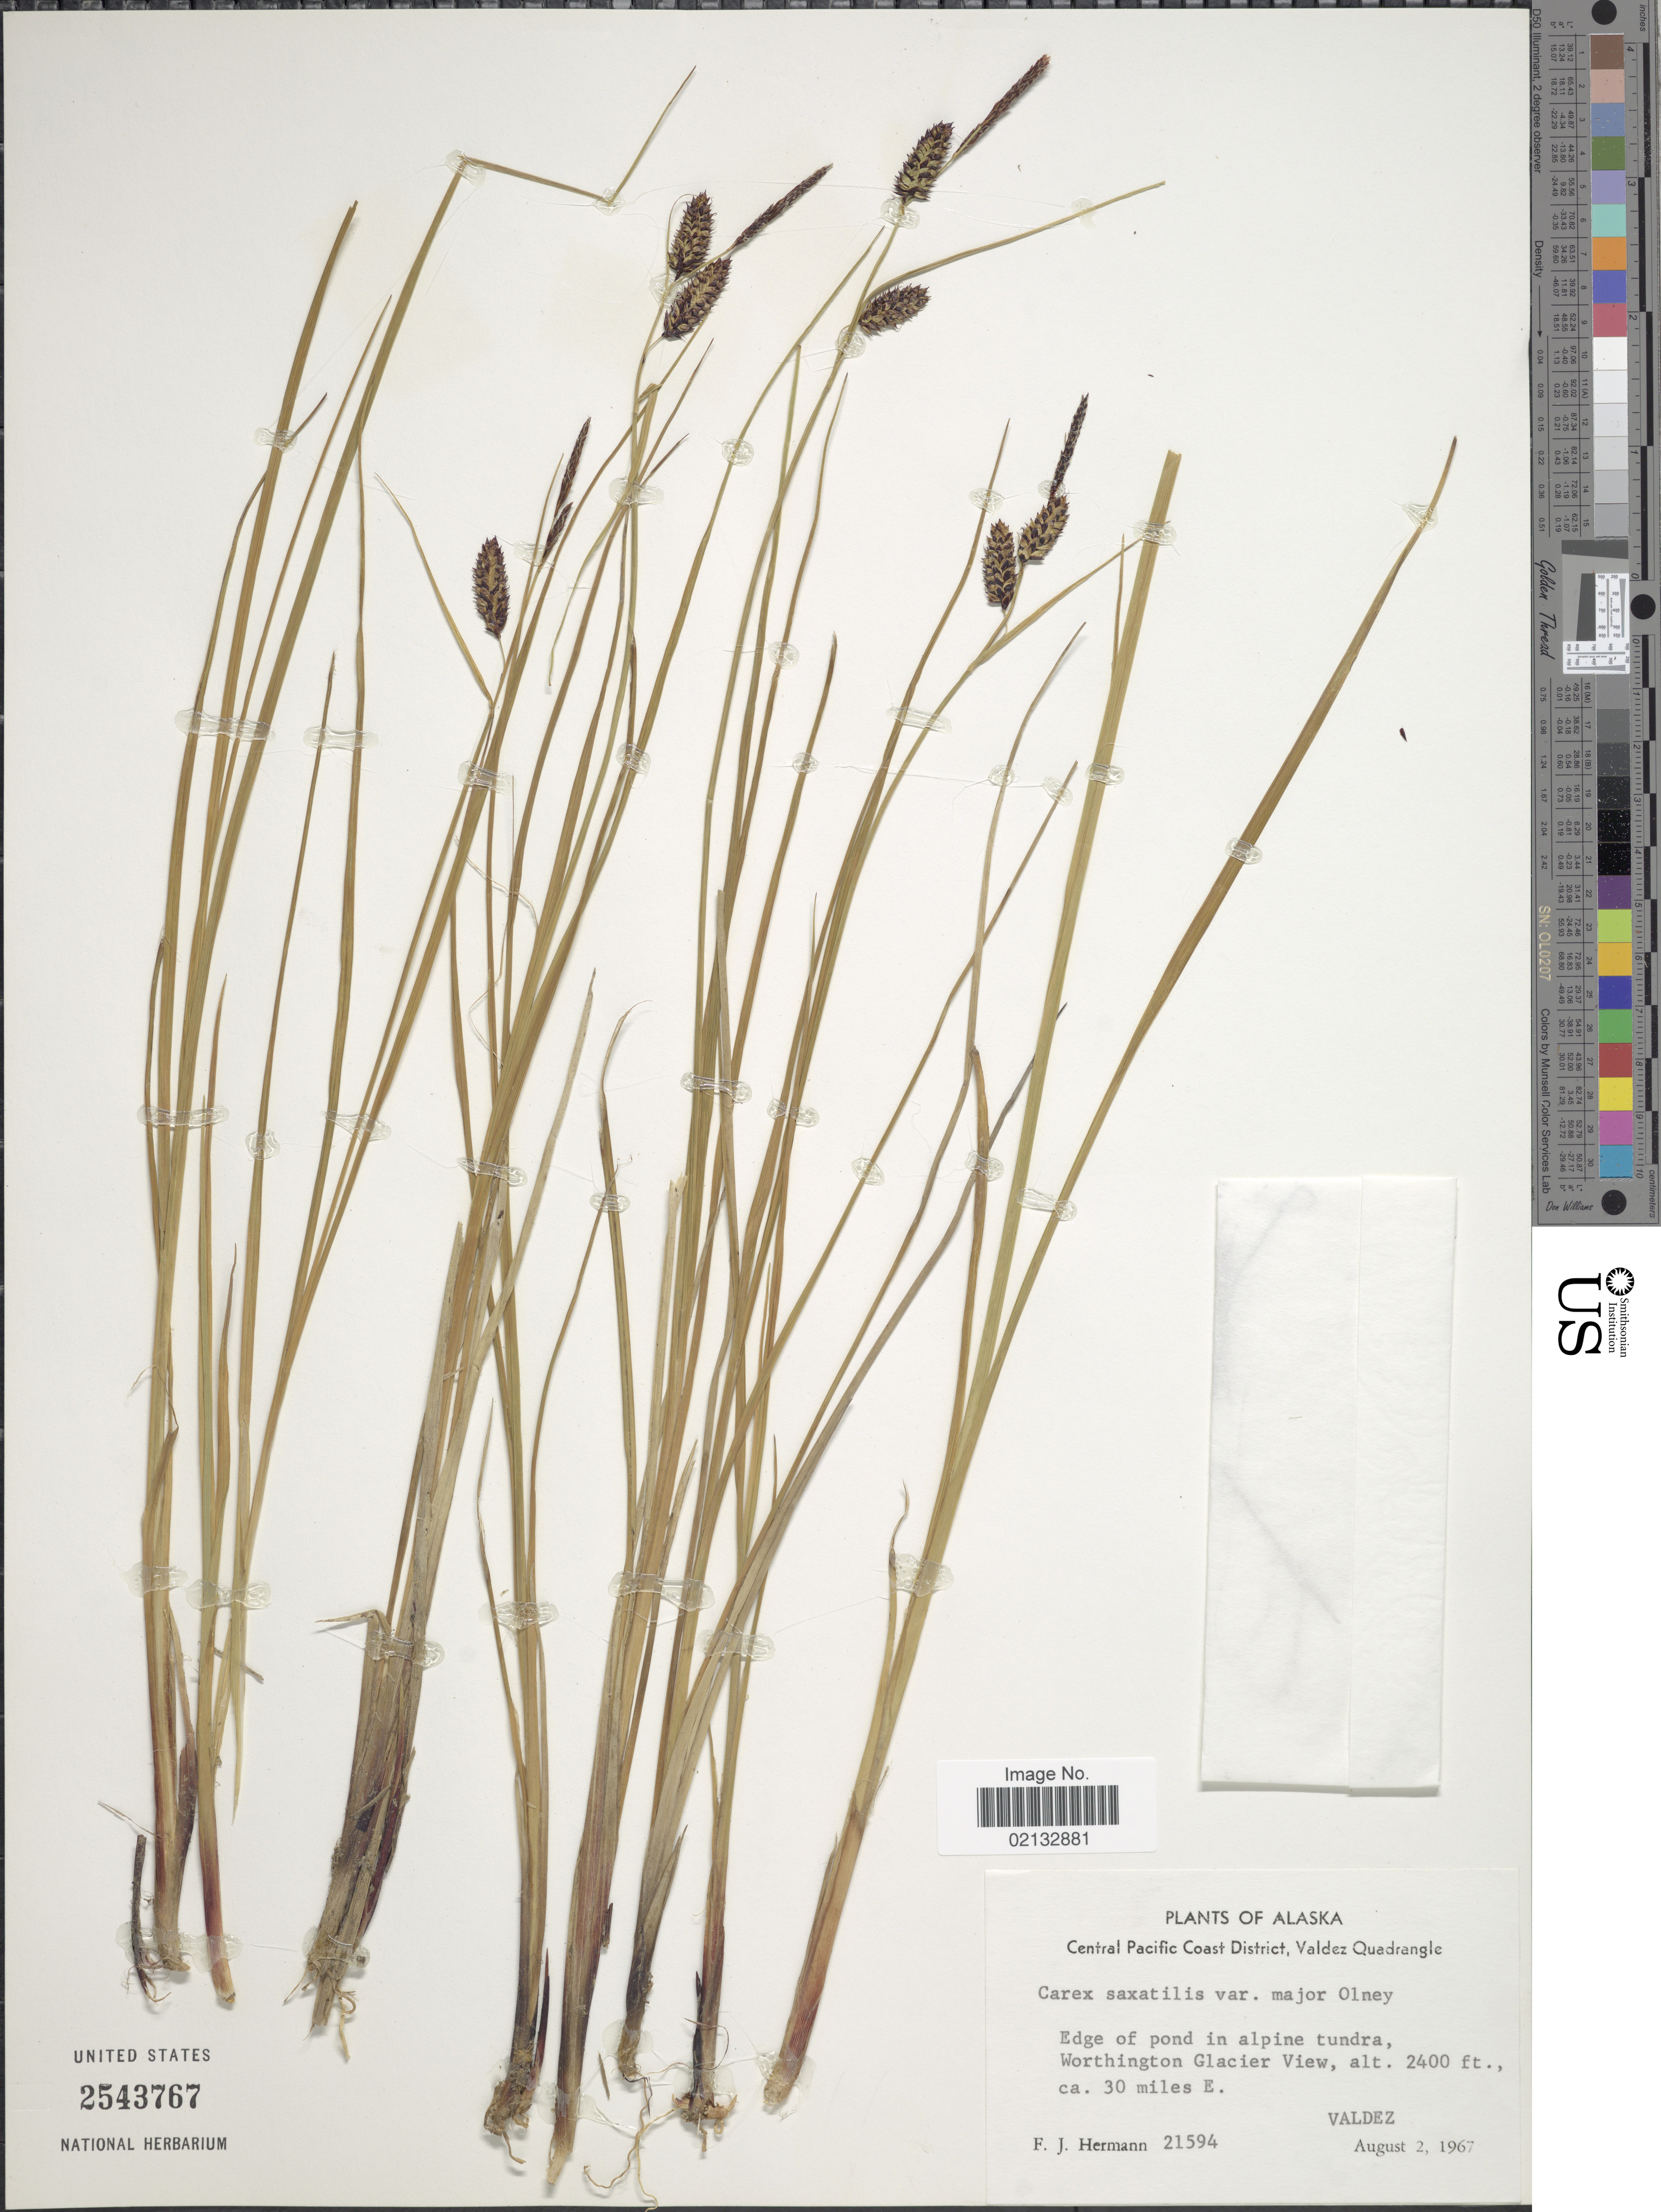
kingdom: Plantae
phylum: Tracheophyta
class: Liliopsida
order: Poales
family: Cyperaceae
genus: Carex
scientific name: Carex saxatilis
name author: L.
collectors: F. J. Hermann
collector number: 21594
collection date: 1967-08-02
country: United States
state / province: Alaska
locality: Central Pacific Coast District, Valdez Quadrangle. Edge of pond in alpine tundra, Worthington Glacier View, ca. 30 miles E. Valdez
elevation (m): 732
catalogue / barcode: US 2543767